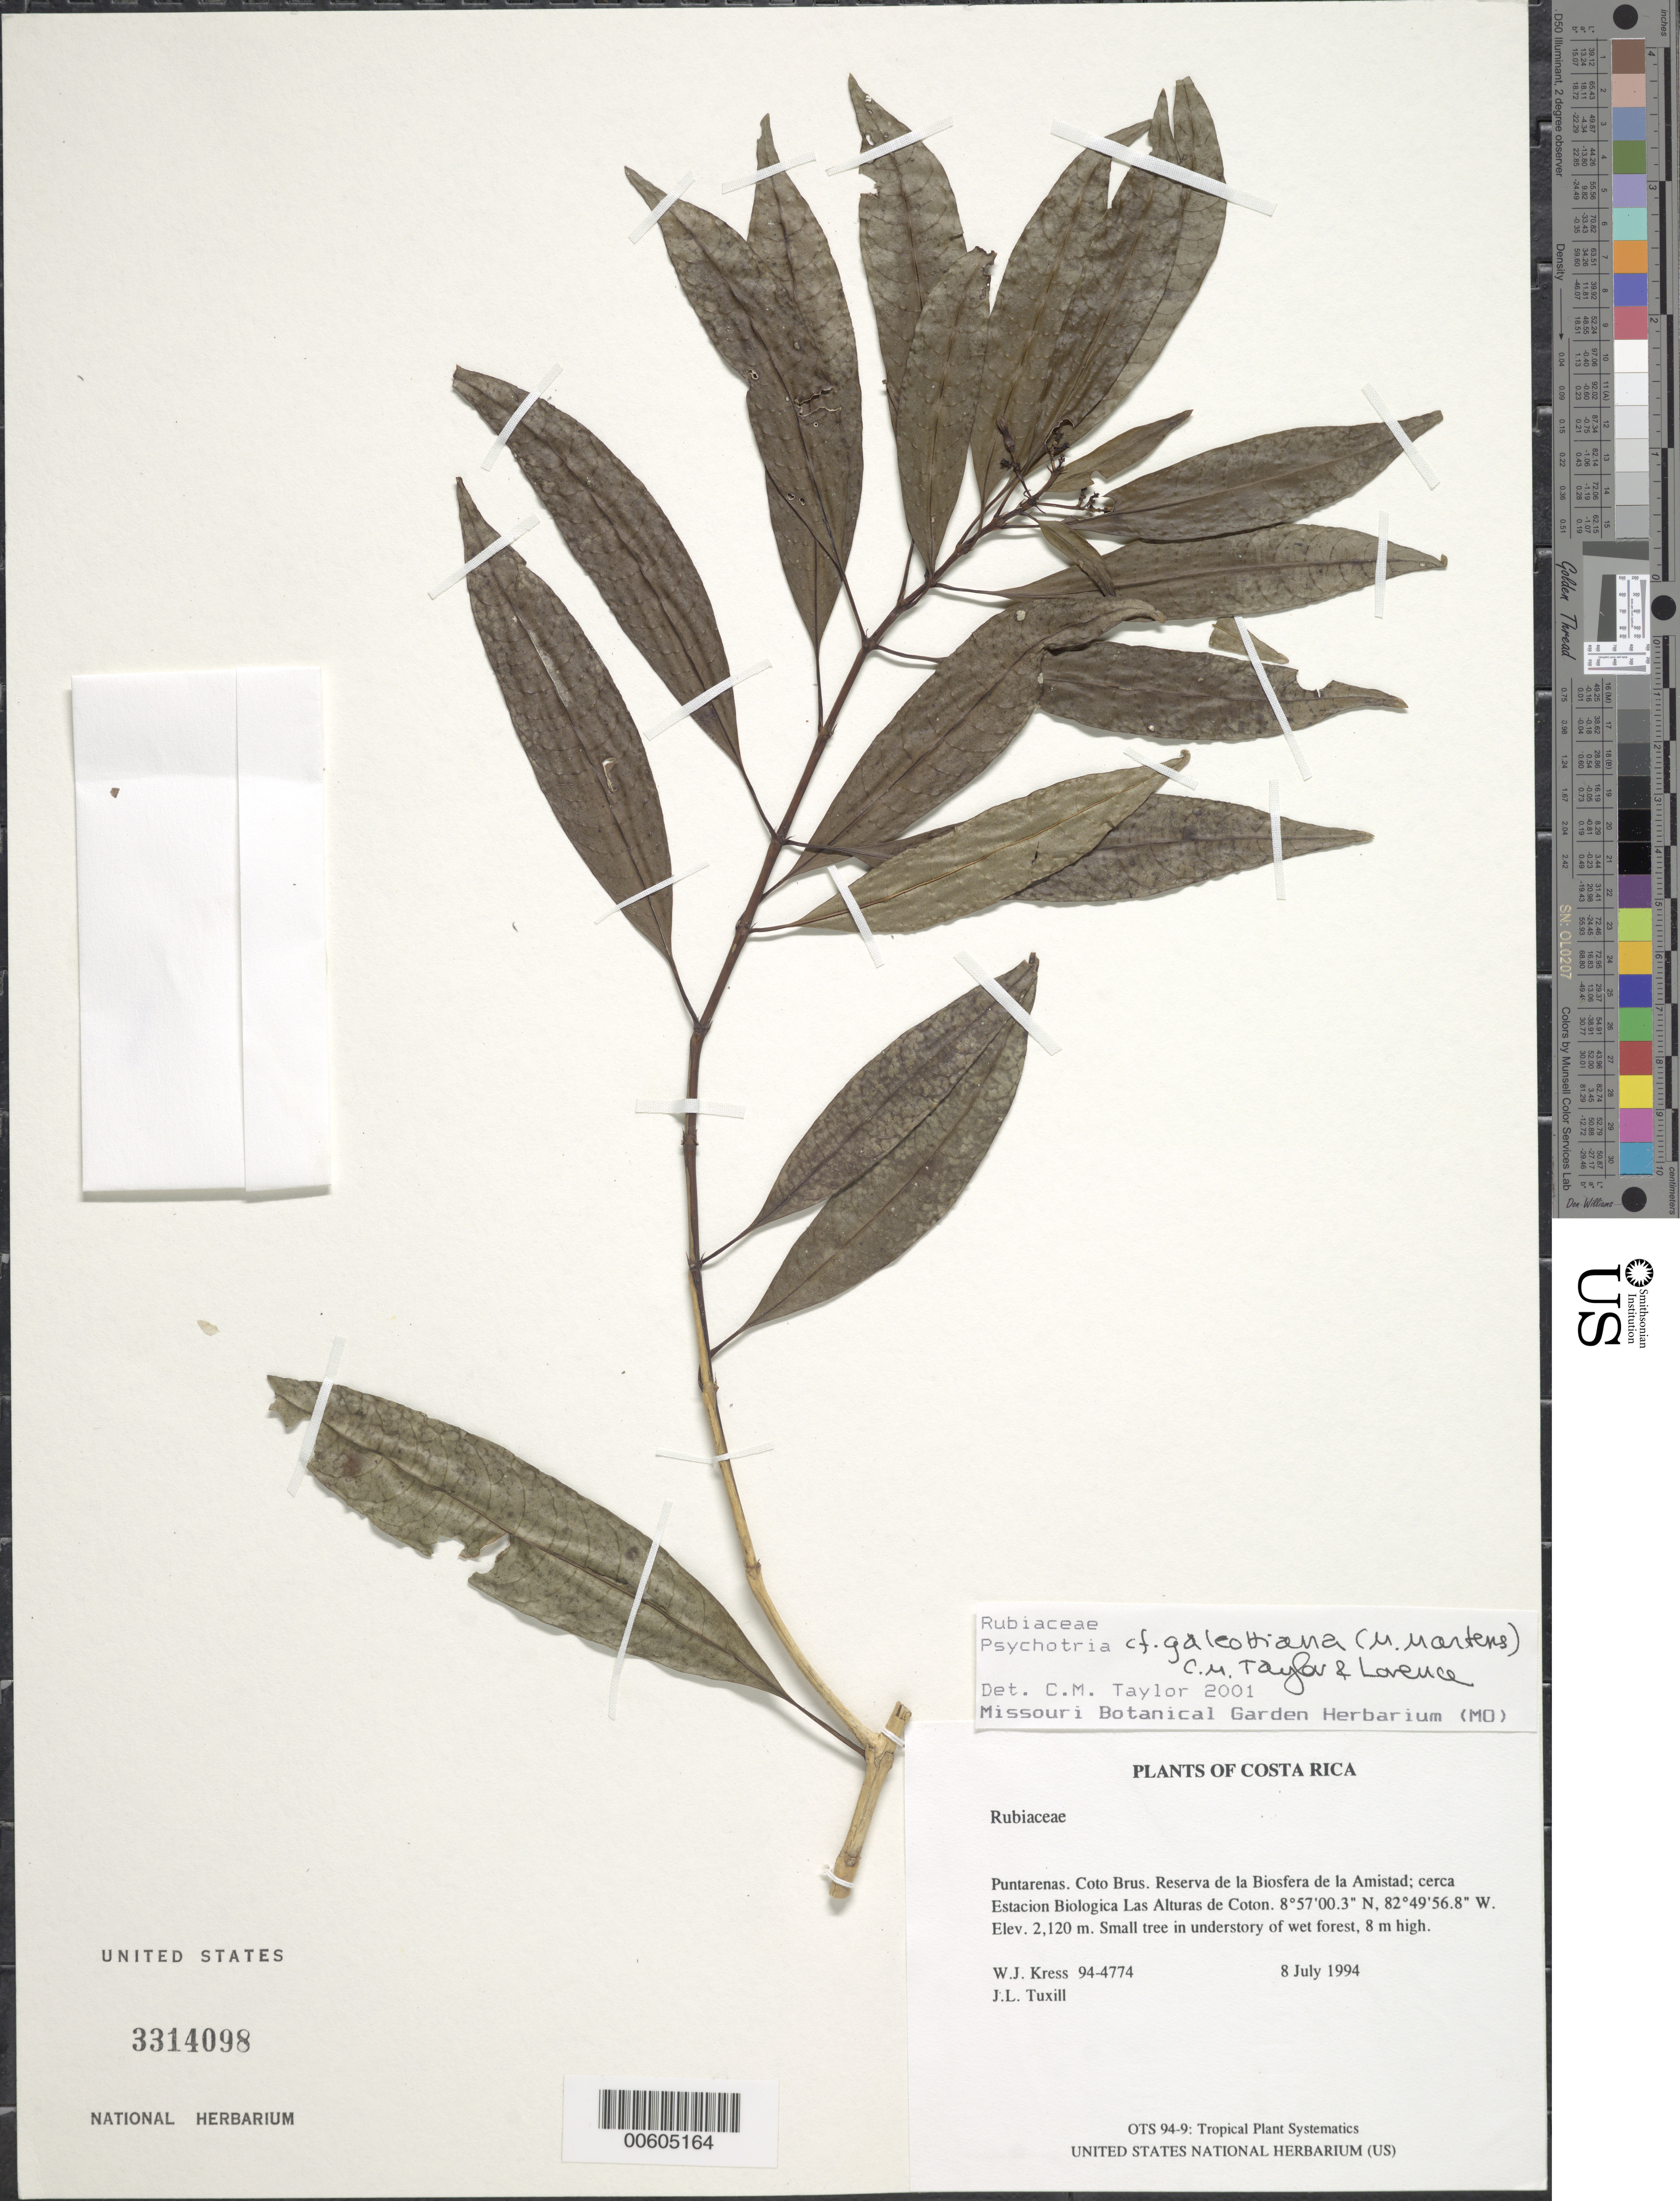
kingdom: Plantae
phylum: Tracheophyta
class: Magnoliopsida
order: Gentianales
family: Rubiaceae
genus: Psychotria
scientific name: Psychotria galeottiana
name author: (M. Martens) C.M. Taylor & Lorence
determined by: Taylor, Charlotte M.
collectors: W. J. Kress & J. L. Tuxill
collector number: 94-4774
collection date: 1994-07-08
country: Costa Rica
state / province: Puntarenas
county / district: Coto Brus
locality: Reserva de la Biosfera de la Amistad; cerca Estacion Biologica Las Alturas de Coton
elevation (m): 2120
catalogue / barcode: US 3314098